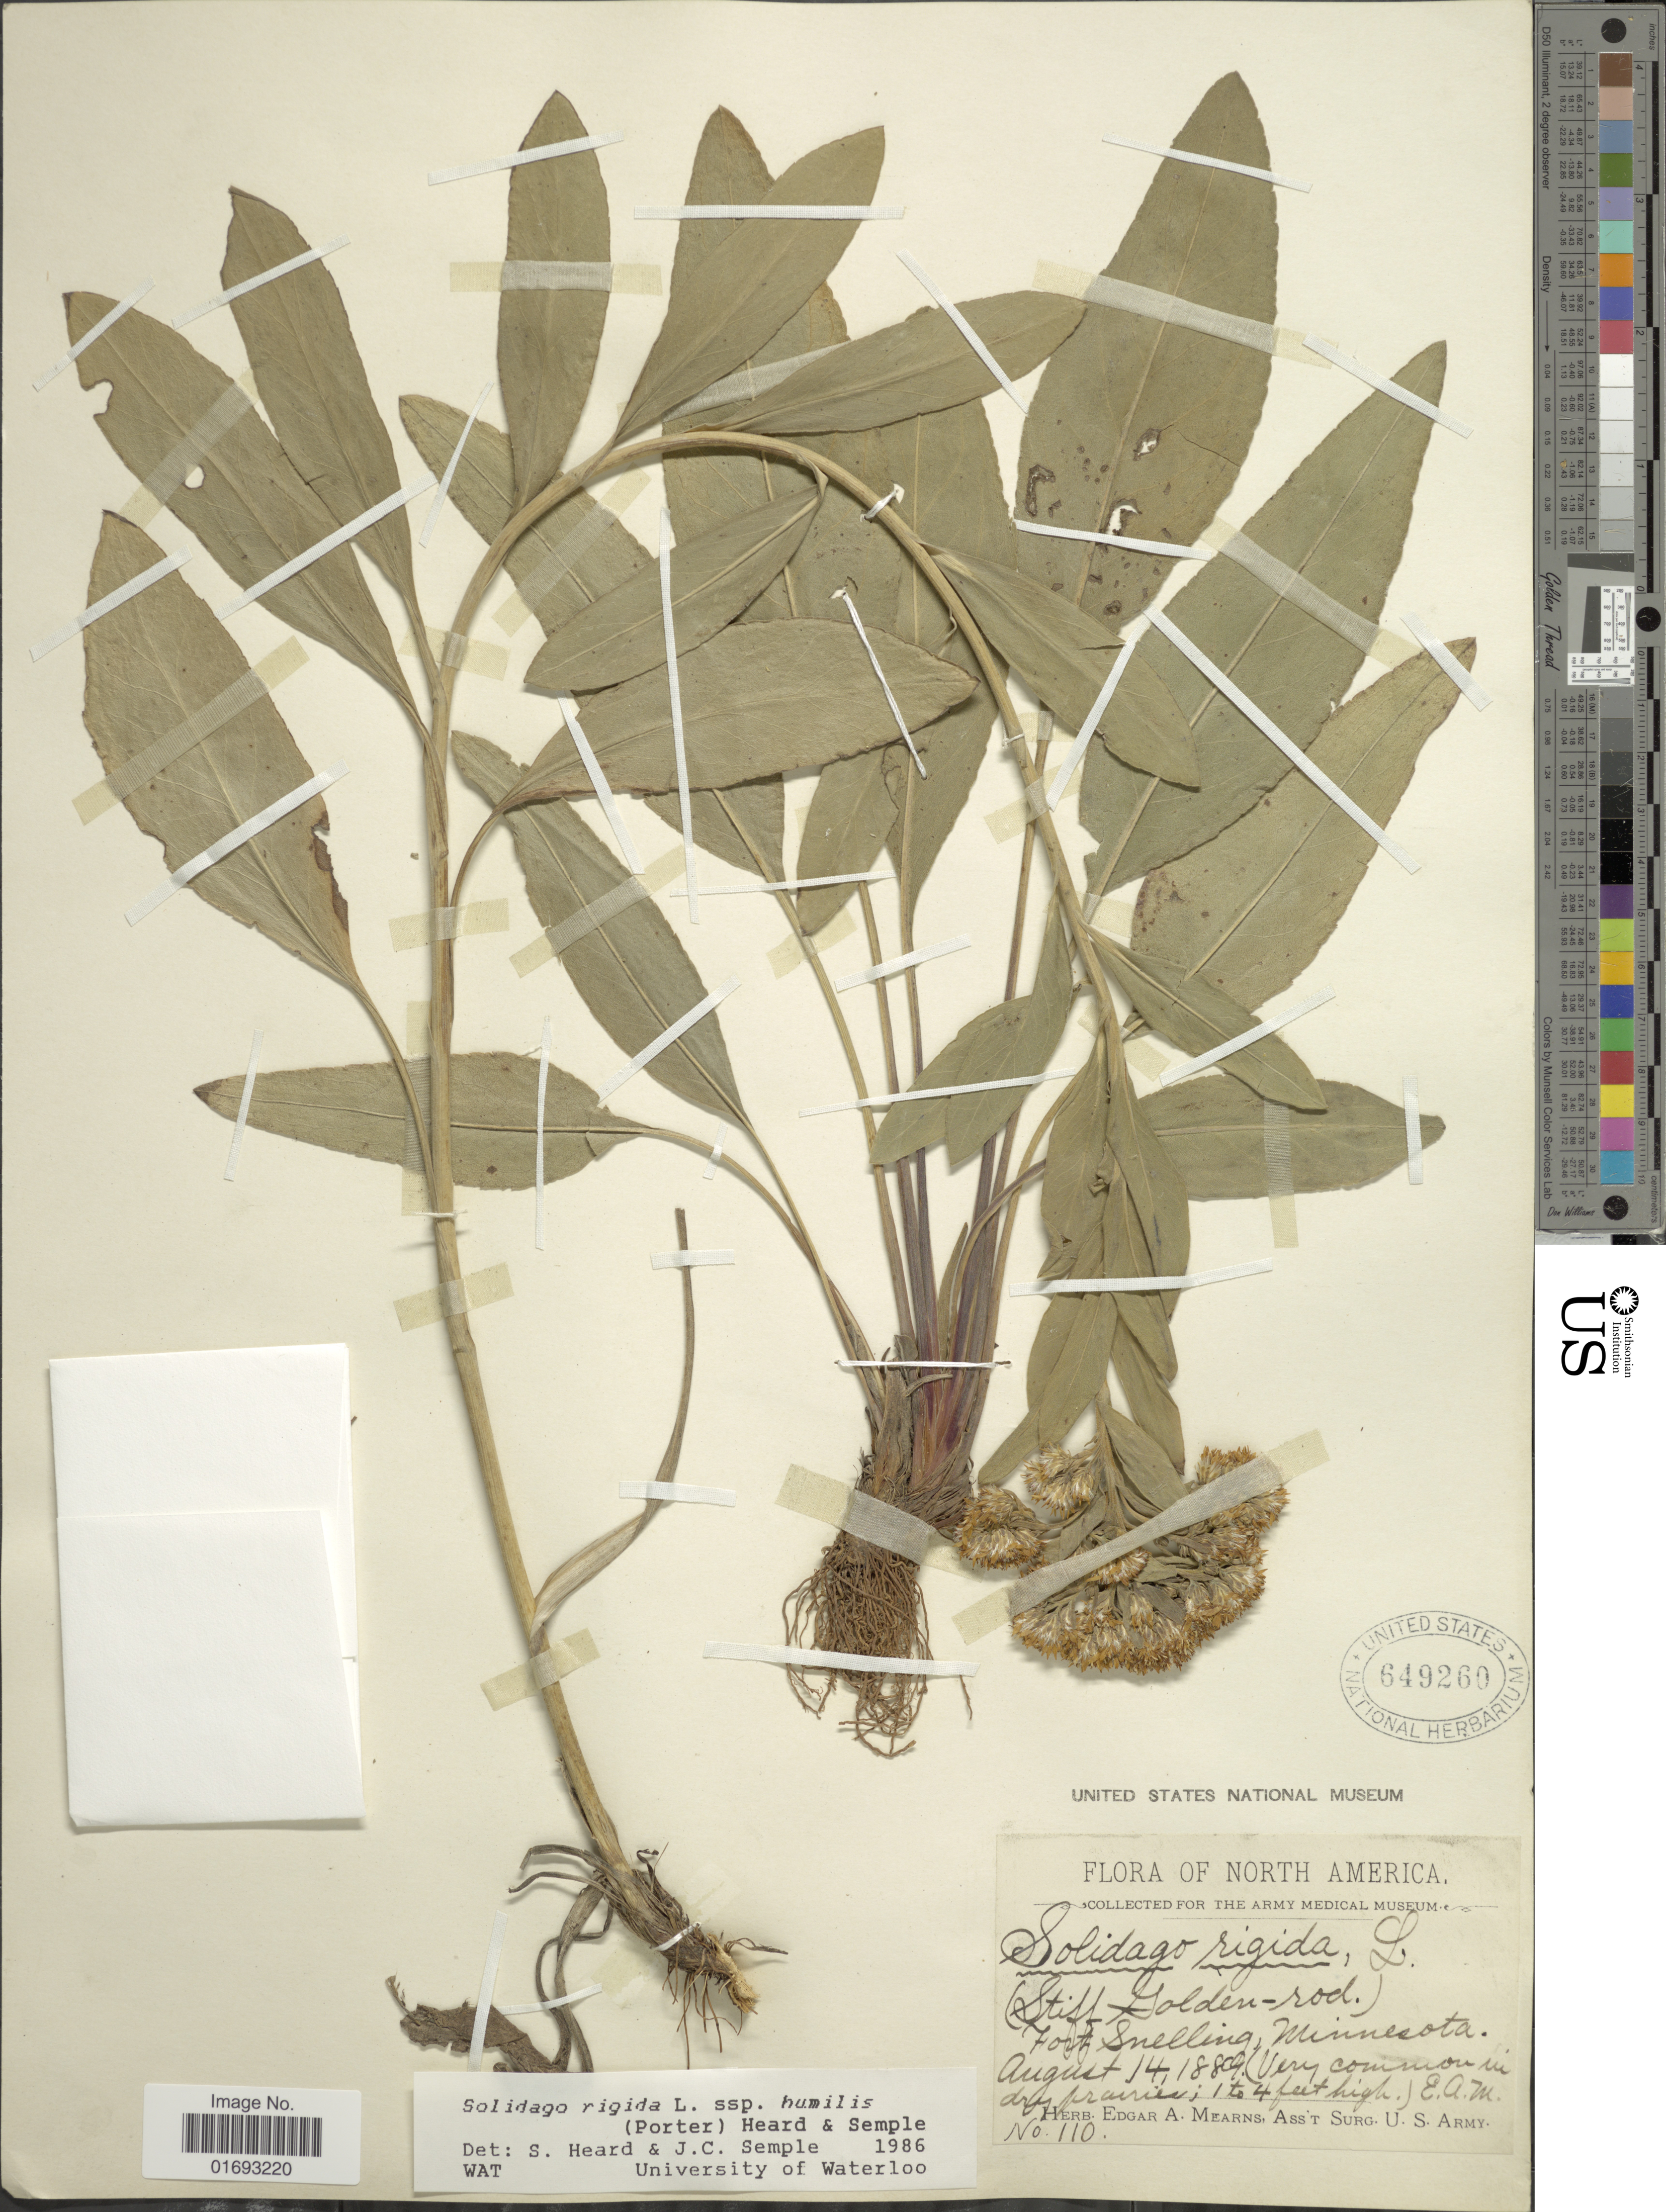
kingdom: Plantae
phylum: Tracheophyta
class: Magnoliopsida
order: Asterales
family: Asteraceae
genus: Oligoneuron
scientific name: Oligoneuron rigidum var. humile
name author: (Porter) G.L. Nesom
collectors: E. A. Mearns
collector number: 110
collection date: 1889-08-14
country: United States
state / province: Minnesota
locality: North America, Fort snelling (very common in dry prairies)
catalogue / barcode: US 649260